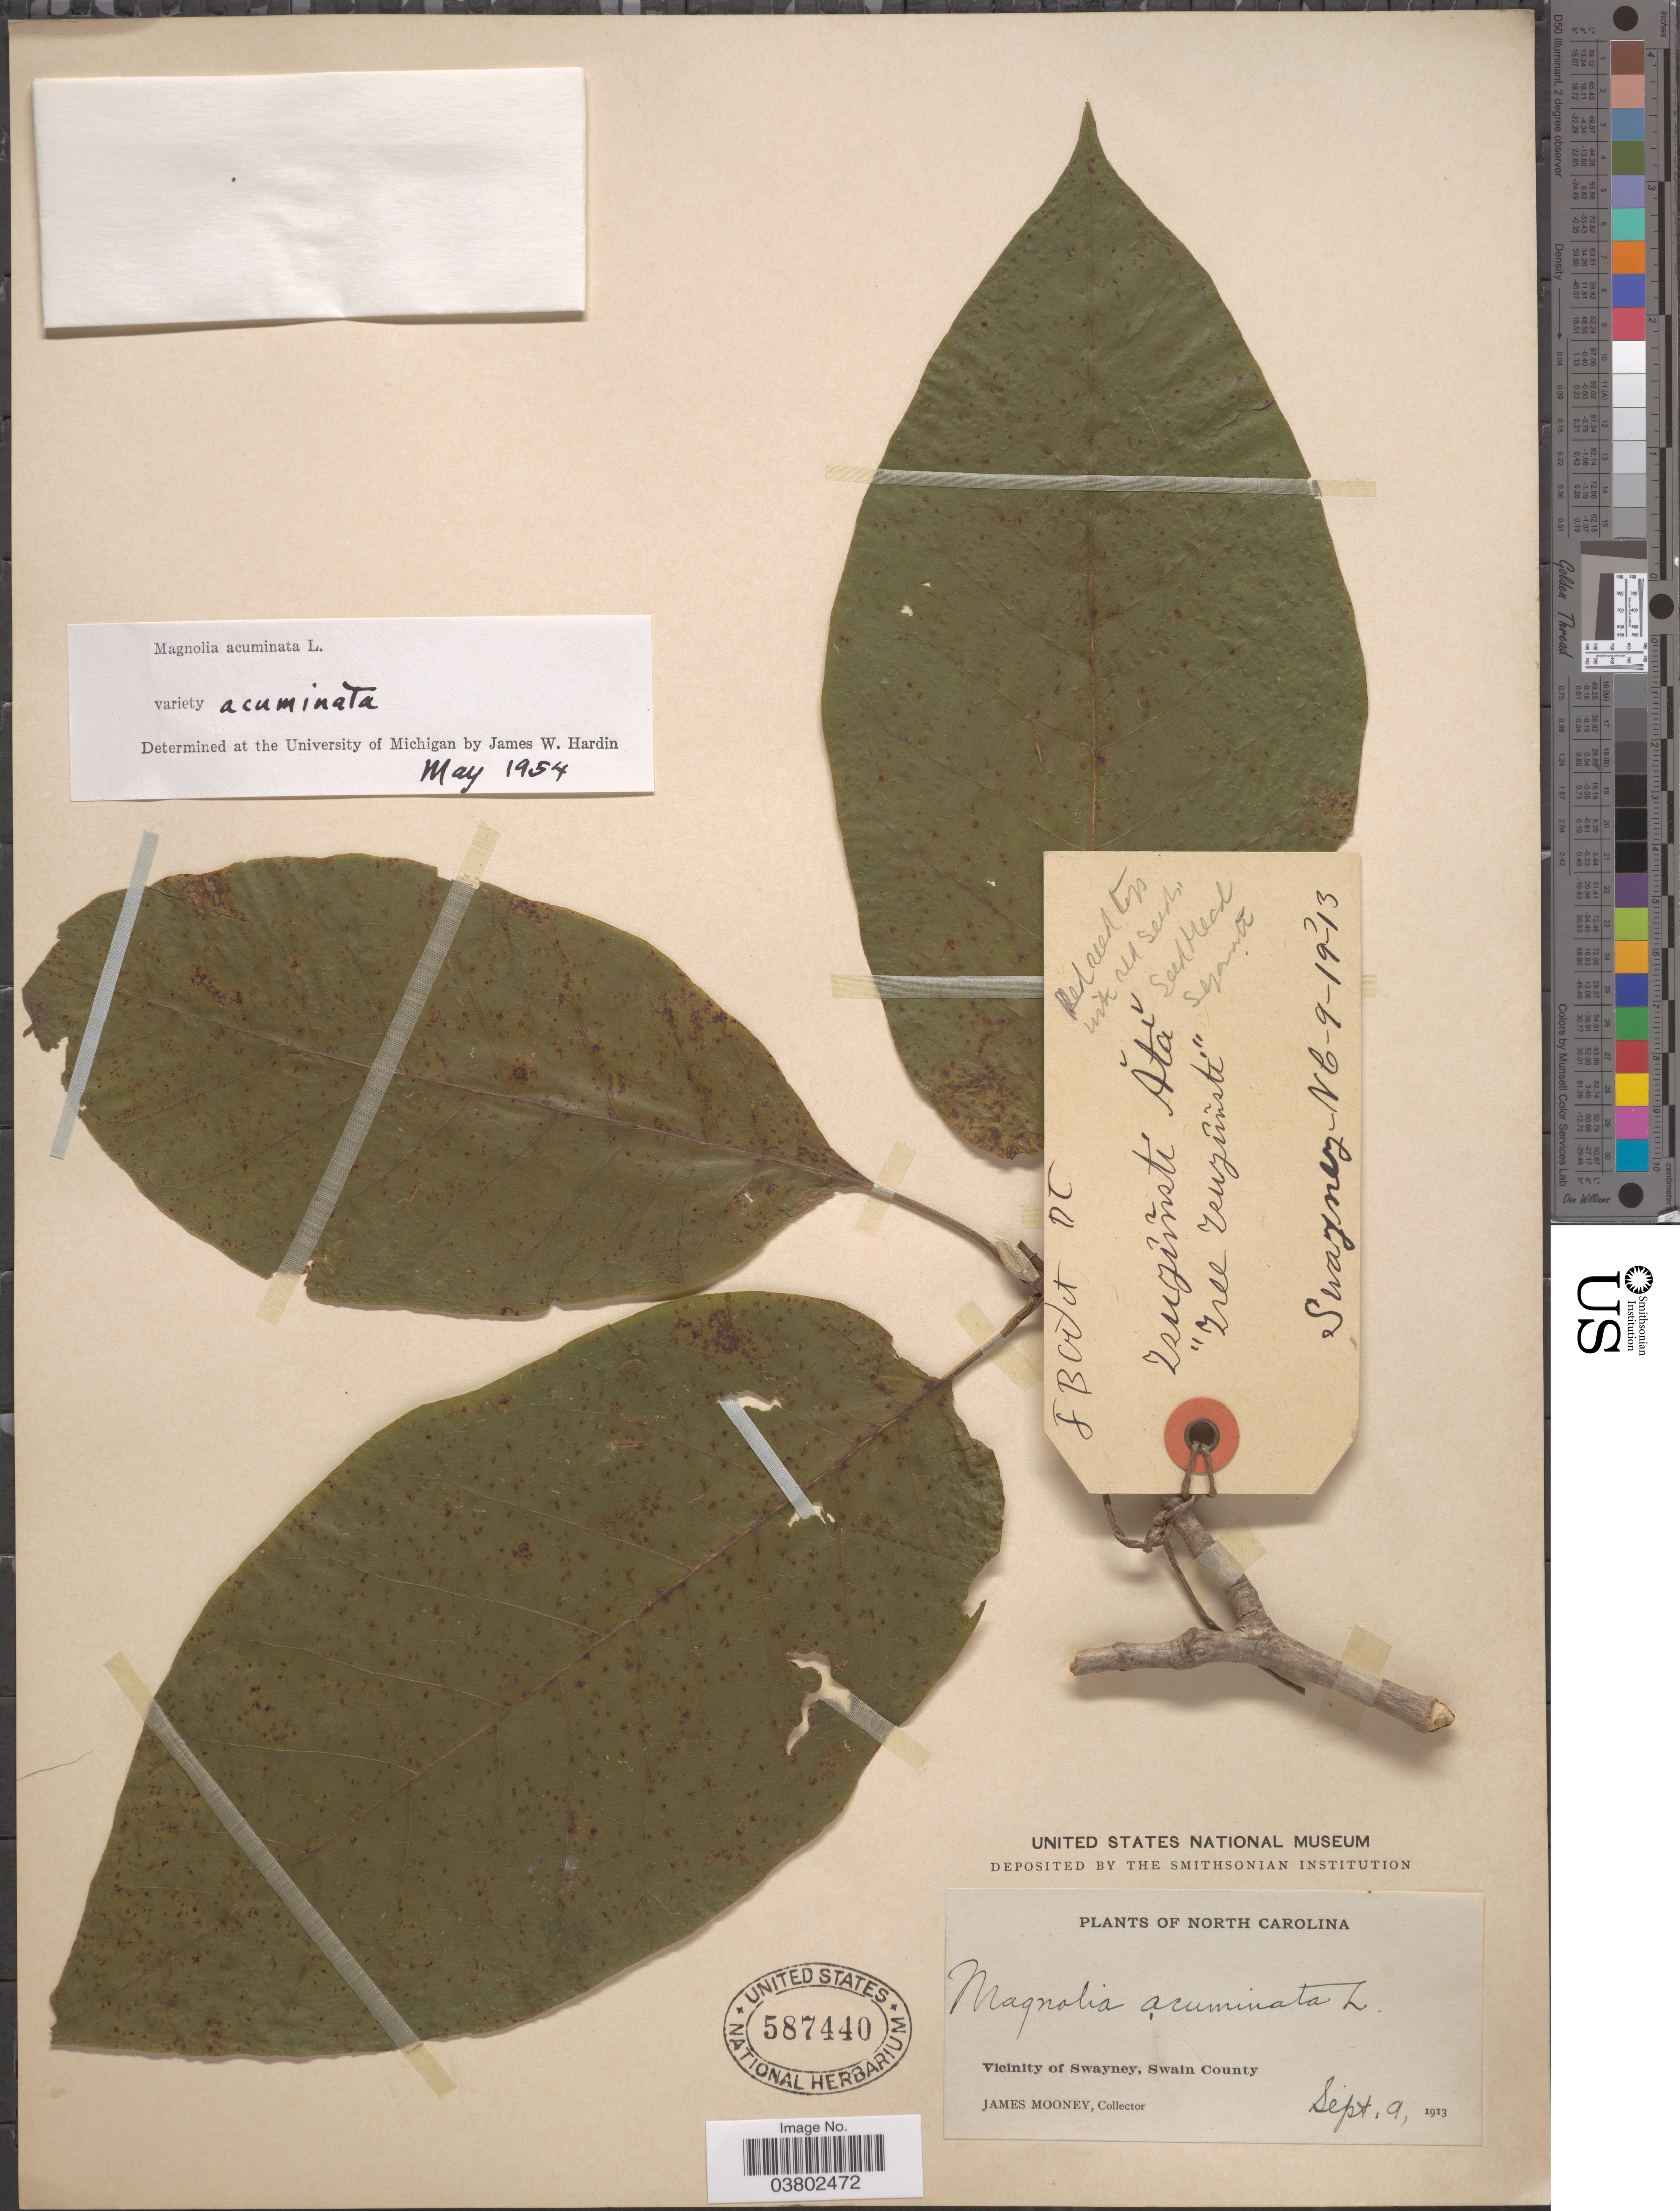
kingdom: Plantae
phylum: Tracheophyta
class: Magnoliopsida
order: Magnoliales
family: Magnoliaceae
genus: Magnolia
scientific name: Magnolia acuminata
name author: (L.) L.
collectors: J. Mooney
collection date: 1913-09-09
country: United States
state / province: North Carolina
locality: Vicinity of Swayney, Swain County.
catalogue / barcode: US 587440